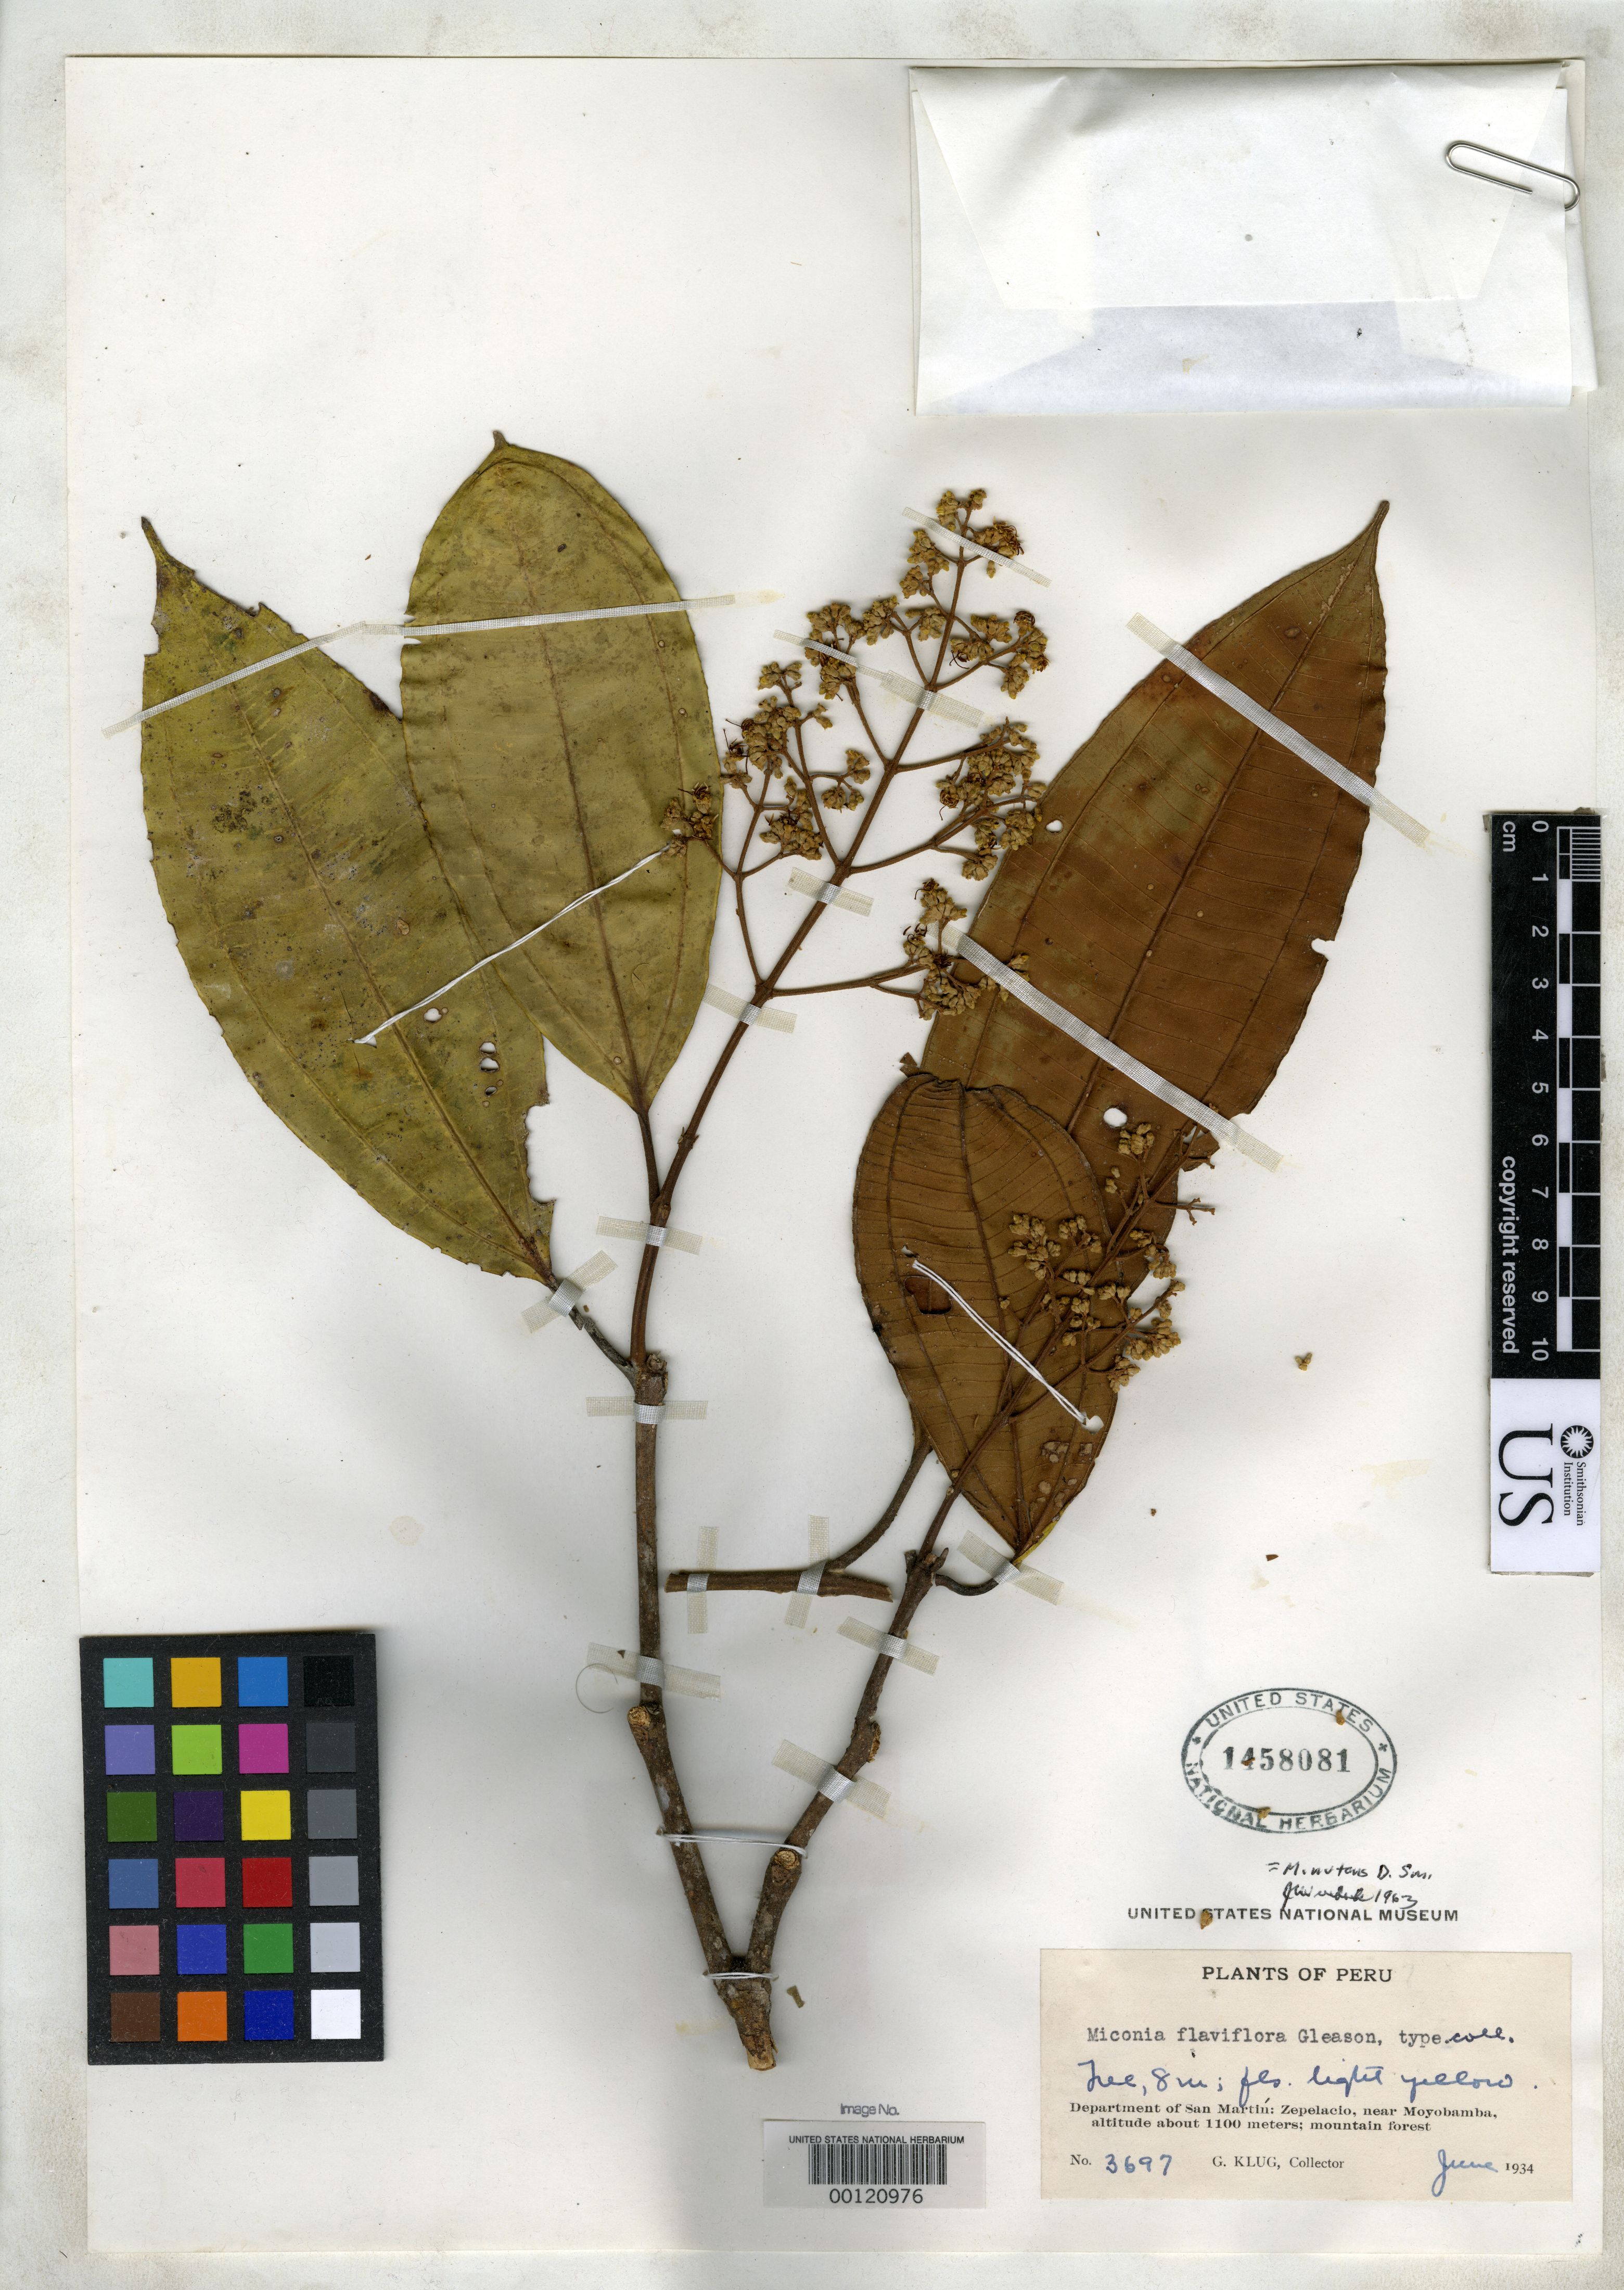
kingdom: Plantae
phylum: Tracheophyta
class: Magnoliopsida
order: Myrtales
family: Melastomataceae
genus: Miconia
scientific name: Miconia flaviflora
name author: Gleason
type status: Isotype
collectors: G. Klug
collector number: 3697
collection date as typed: Jun 1934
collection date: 1934-06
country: Peru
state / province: San Martín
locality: Zepelacio, near Moyobamba.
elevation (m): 1100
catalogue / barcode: US 1458081